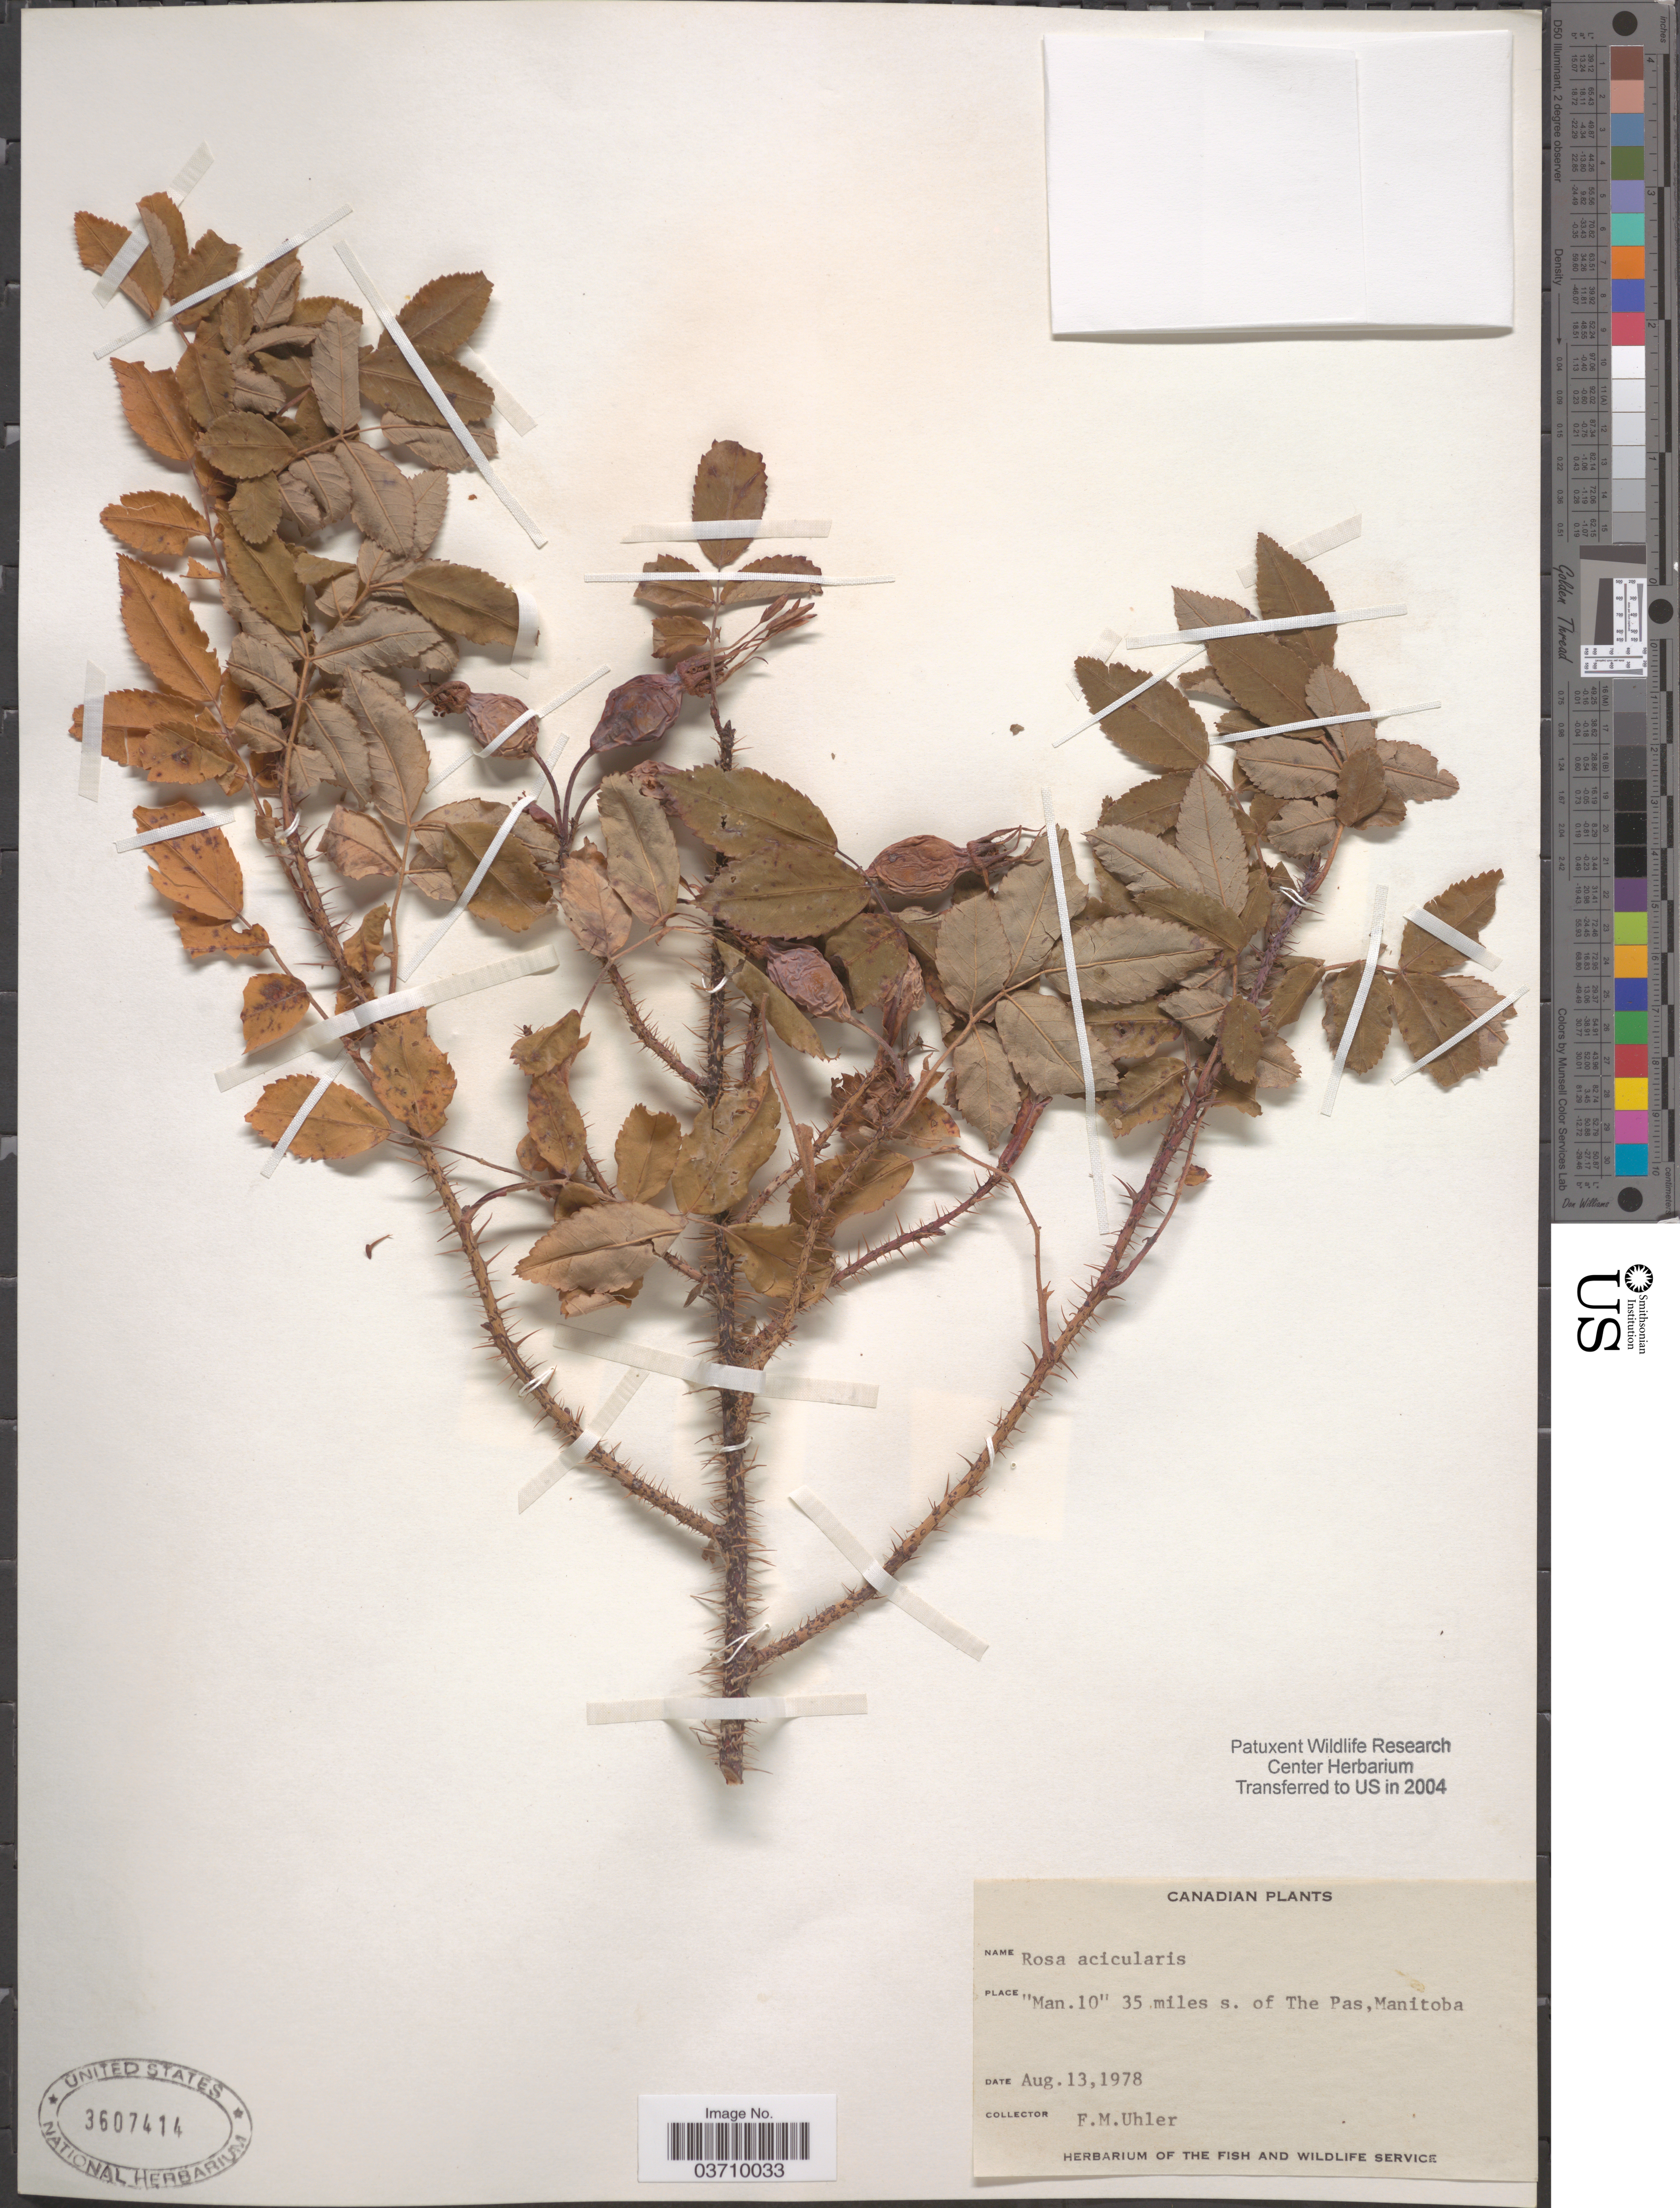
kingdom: Plantae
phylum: Tracheophyta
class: Magnoliopsida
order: Rosales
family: Rosaceae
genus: Rosa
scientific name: Rosa acicularis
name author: Lindl.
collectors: F. M. Uhler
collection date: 1978-08-13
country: Canada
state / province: Manitoba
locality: Man. 10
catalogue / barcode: US 3607414